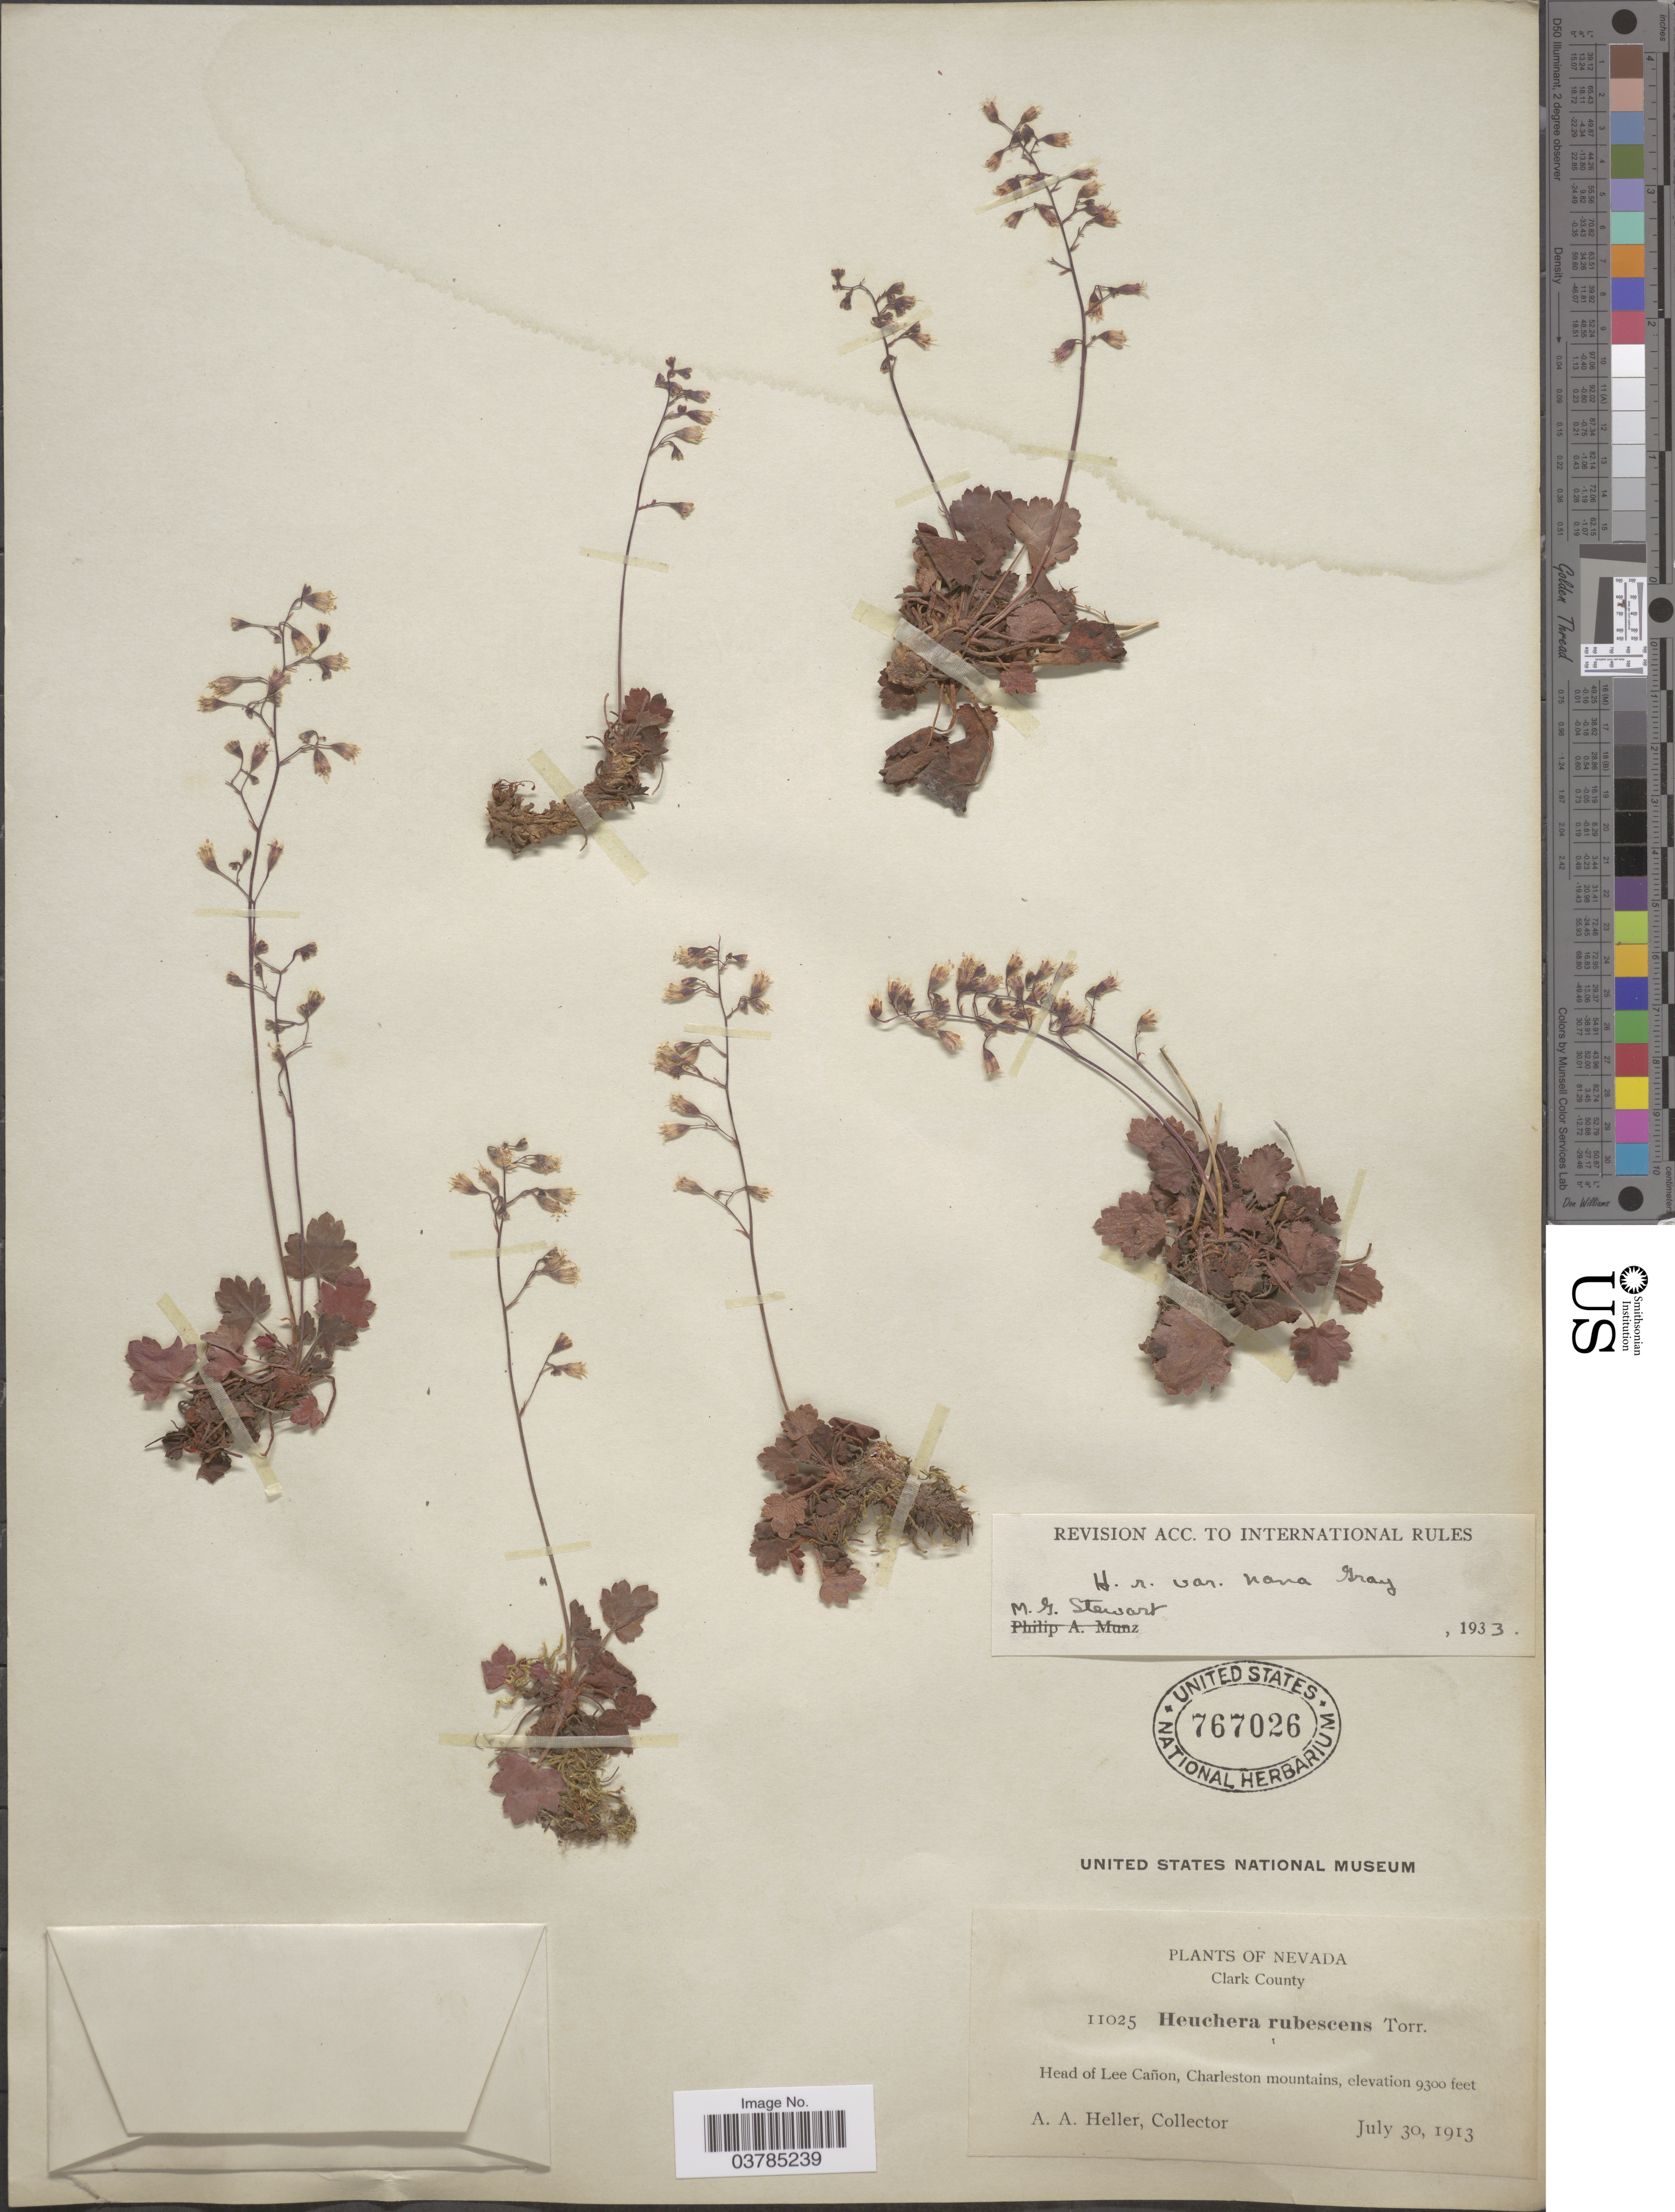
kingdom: Plantae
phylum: Tracheophyta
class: Magnoliopsida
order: Saxifragales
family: Saxifragaceae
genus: Heuchera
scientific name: Heuchera rubescens var. nana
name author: A. Gray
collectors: A. A. Heller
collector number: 11025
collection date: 1913-07-30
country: United States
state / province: Nevada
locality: Clark County. Head of Lee Cañon, Charleston mountains.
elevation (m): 2835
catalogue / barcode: US 767026